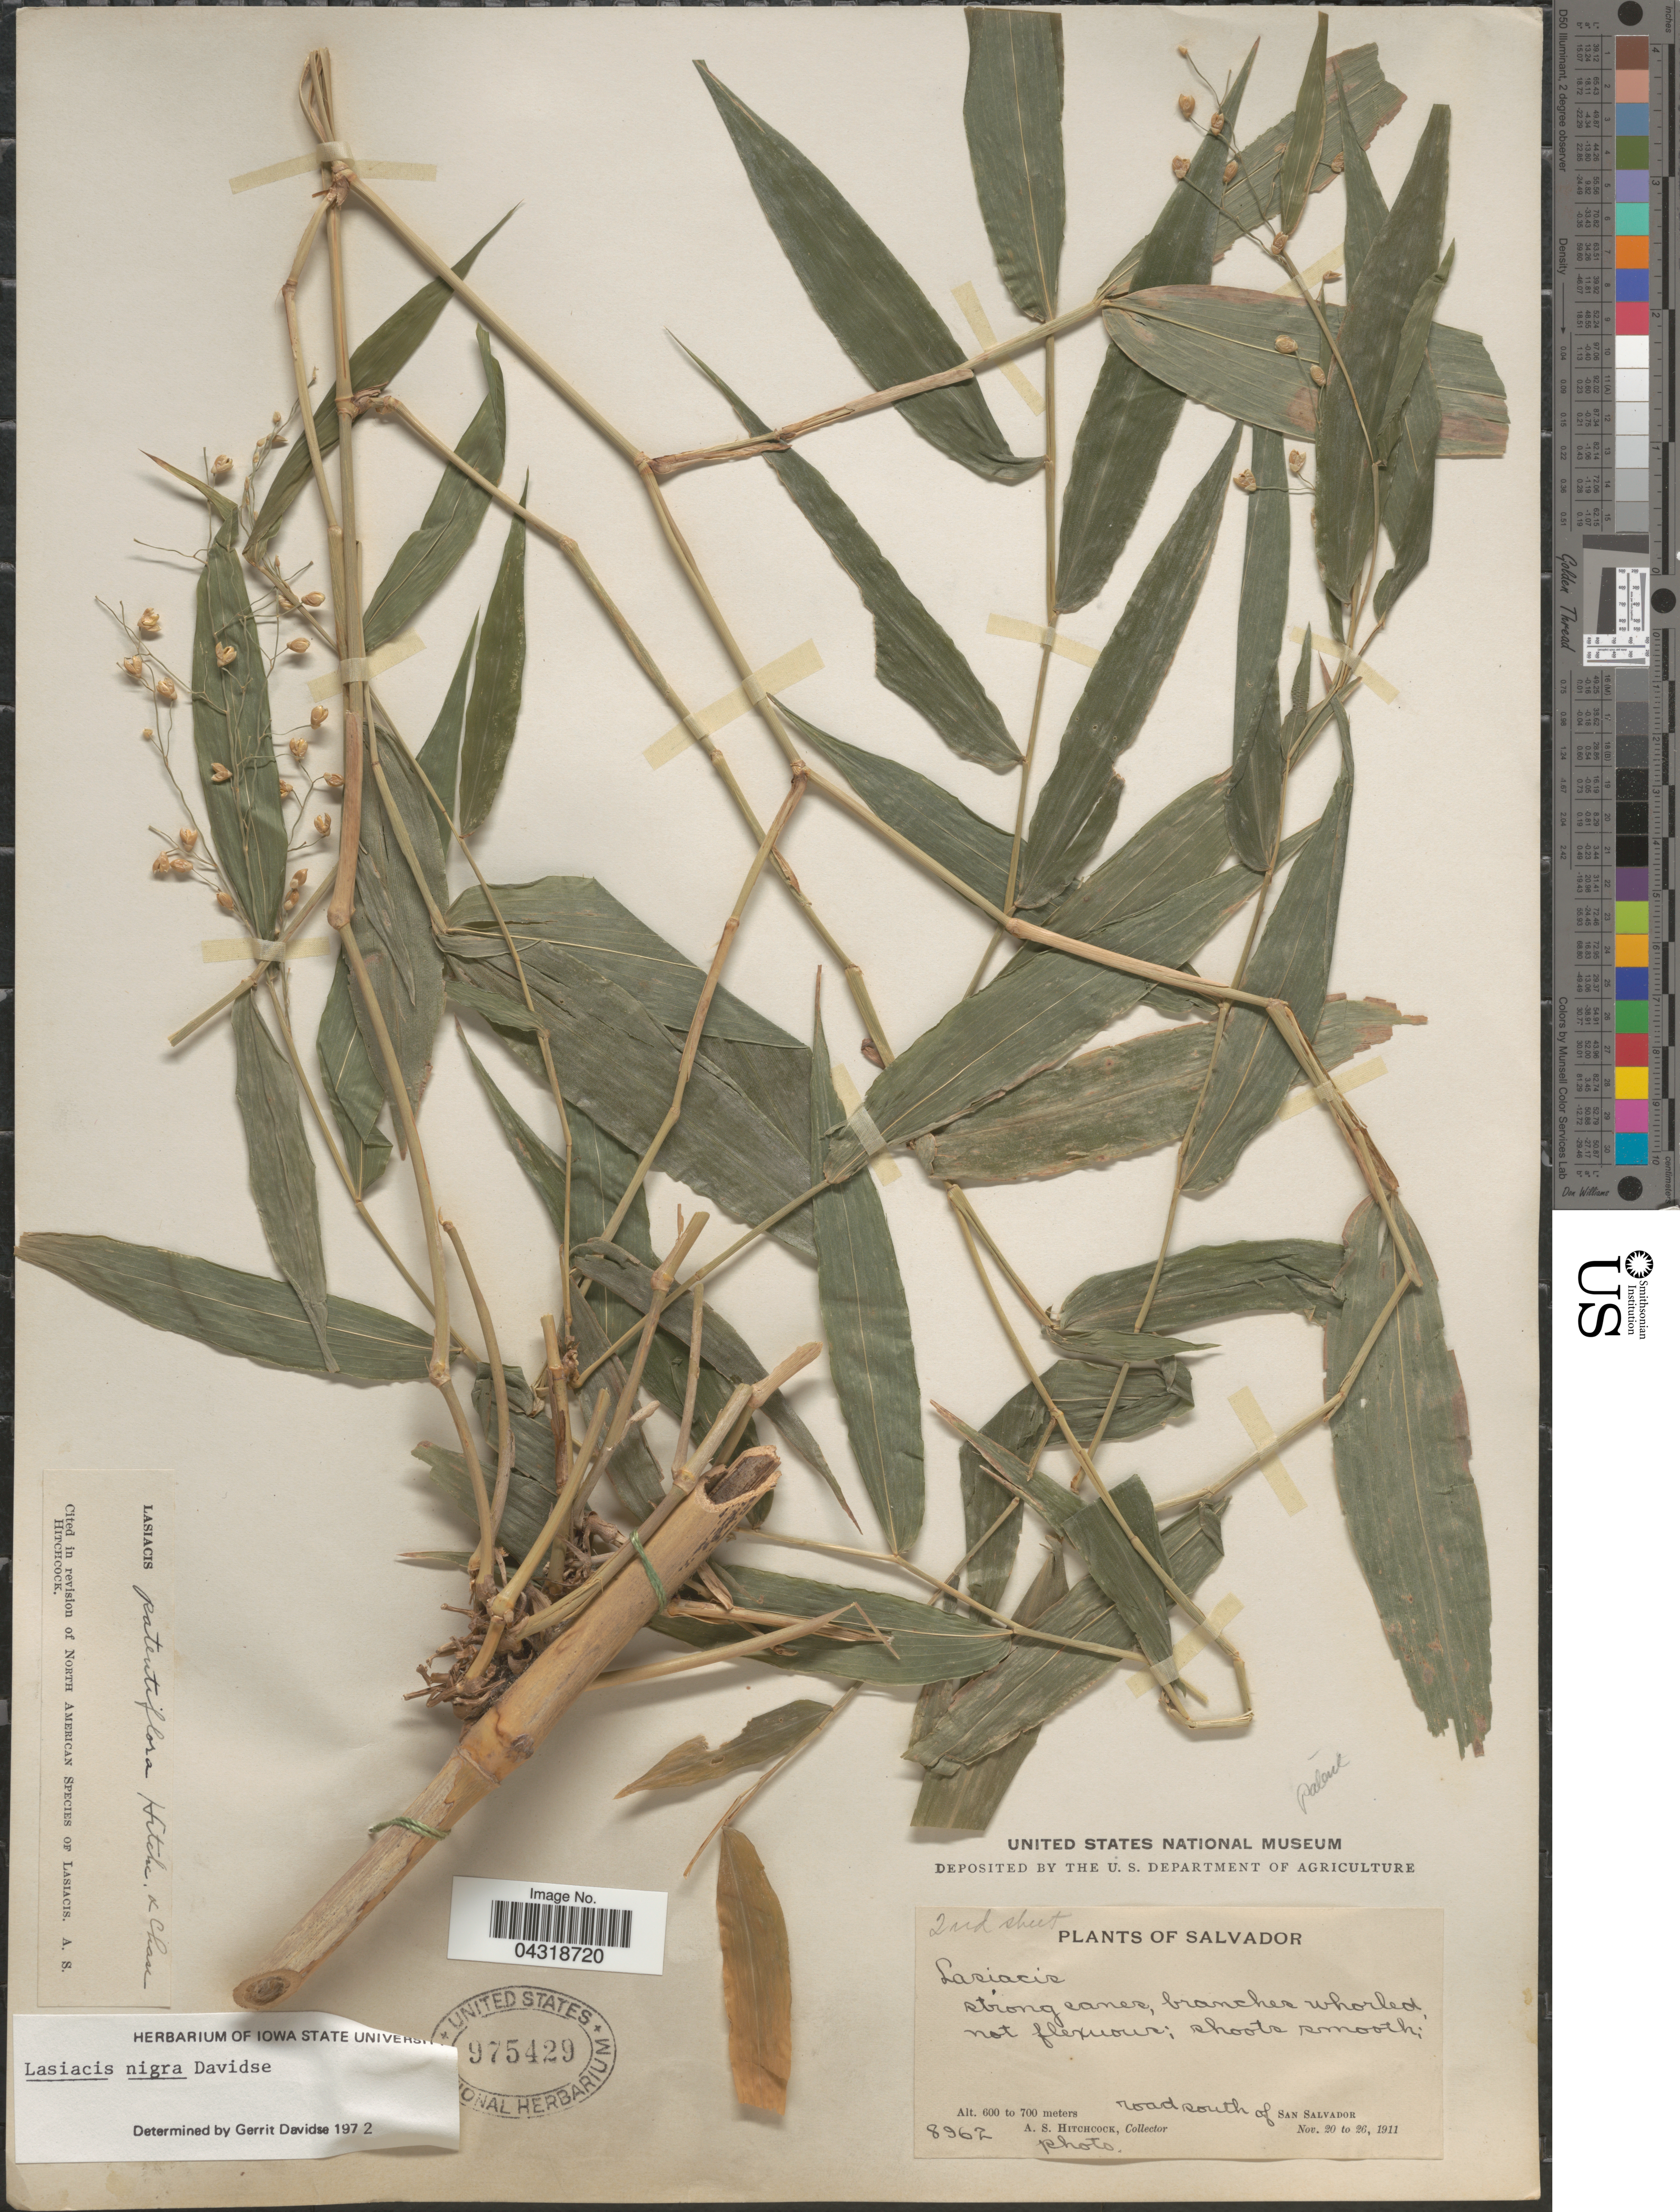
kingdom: Plantae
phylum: Tracheophyta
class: Liliopsida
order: Poales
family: Poaceae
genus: Lasiacis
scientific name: Lasiacis oaxacensis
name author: (Steud.) Hitchc.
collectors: A. S. Hitchcock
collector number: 8962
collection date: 1911-11-20/1911-11-26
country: El Salvador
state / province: San Salvador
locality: Road south of San Salvador.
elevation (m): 600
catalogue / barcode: US 975429